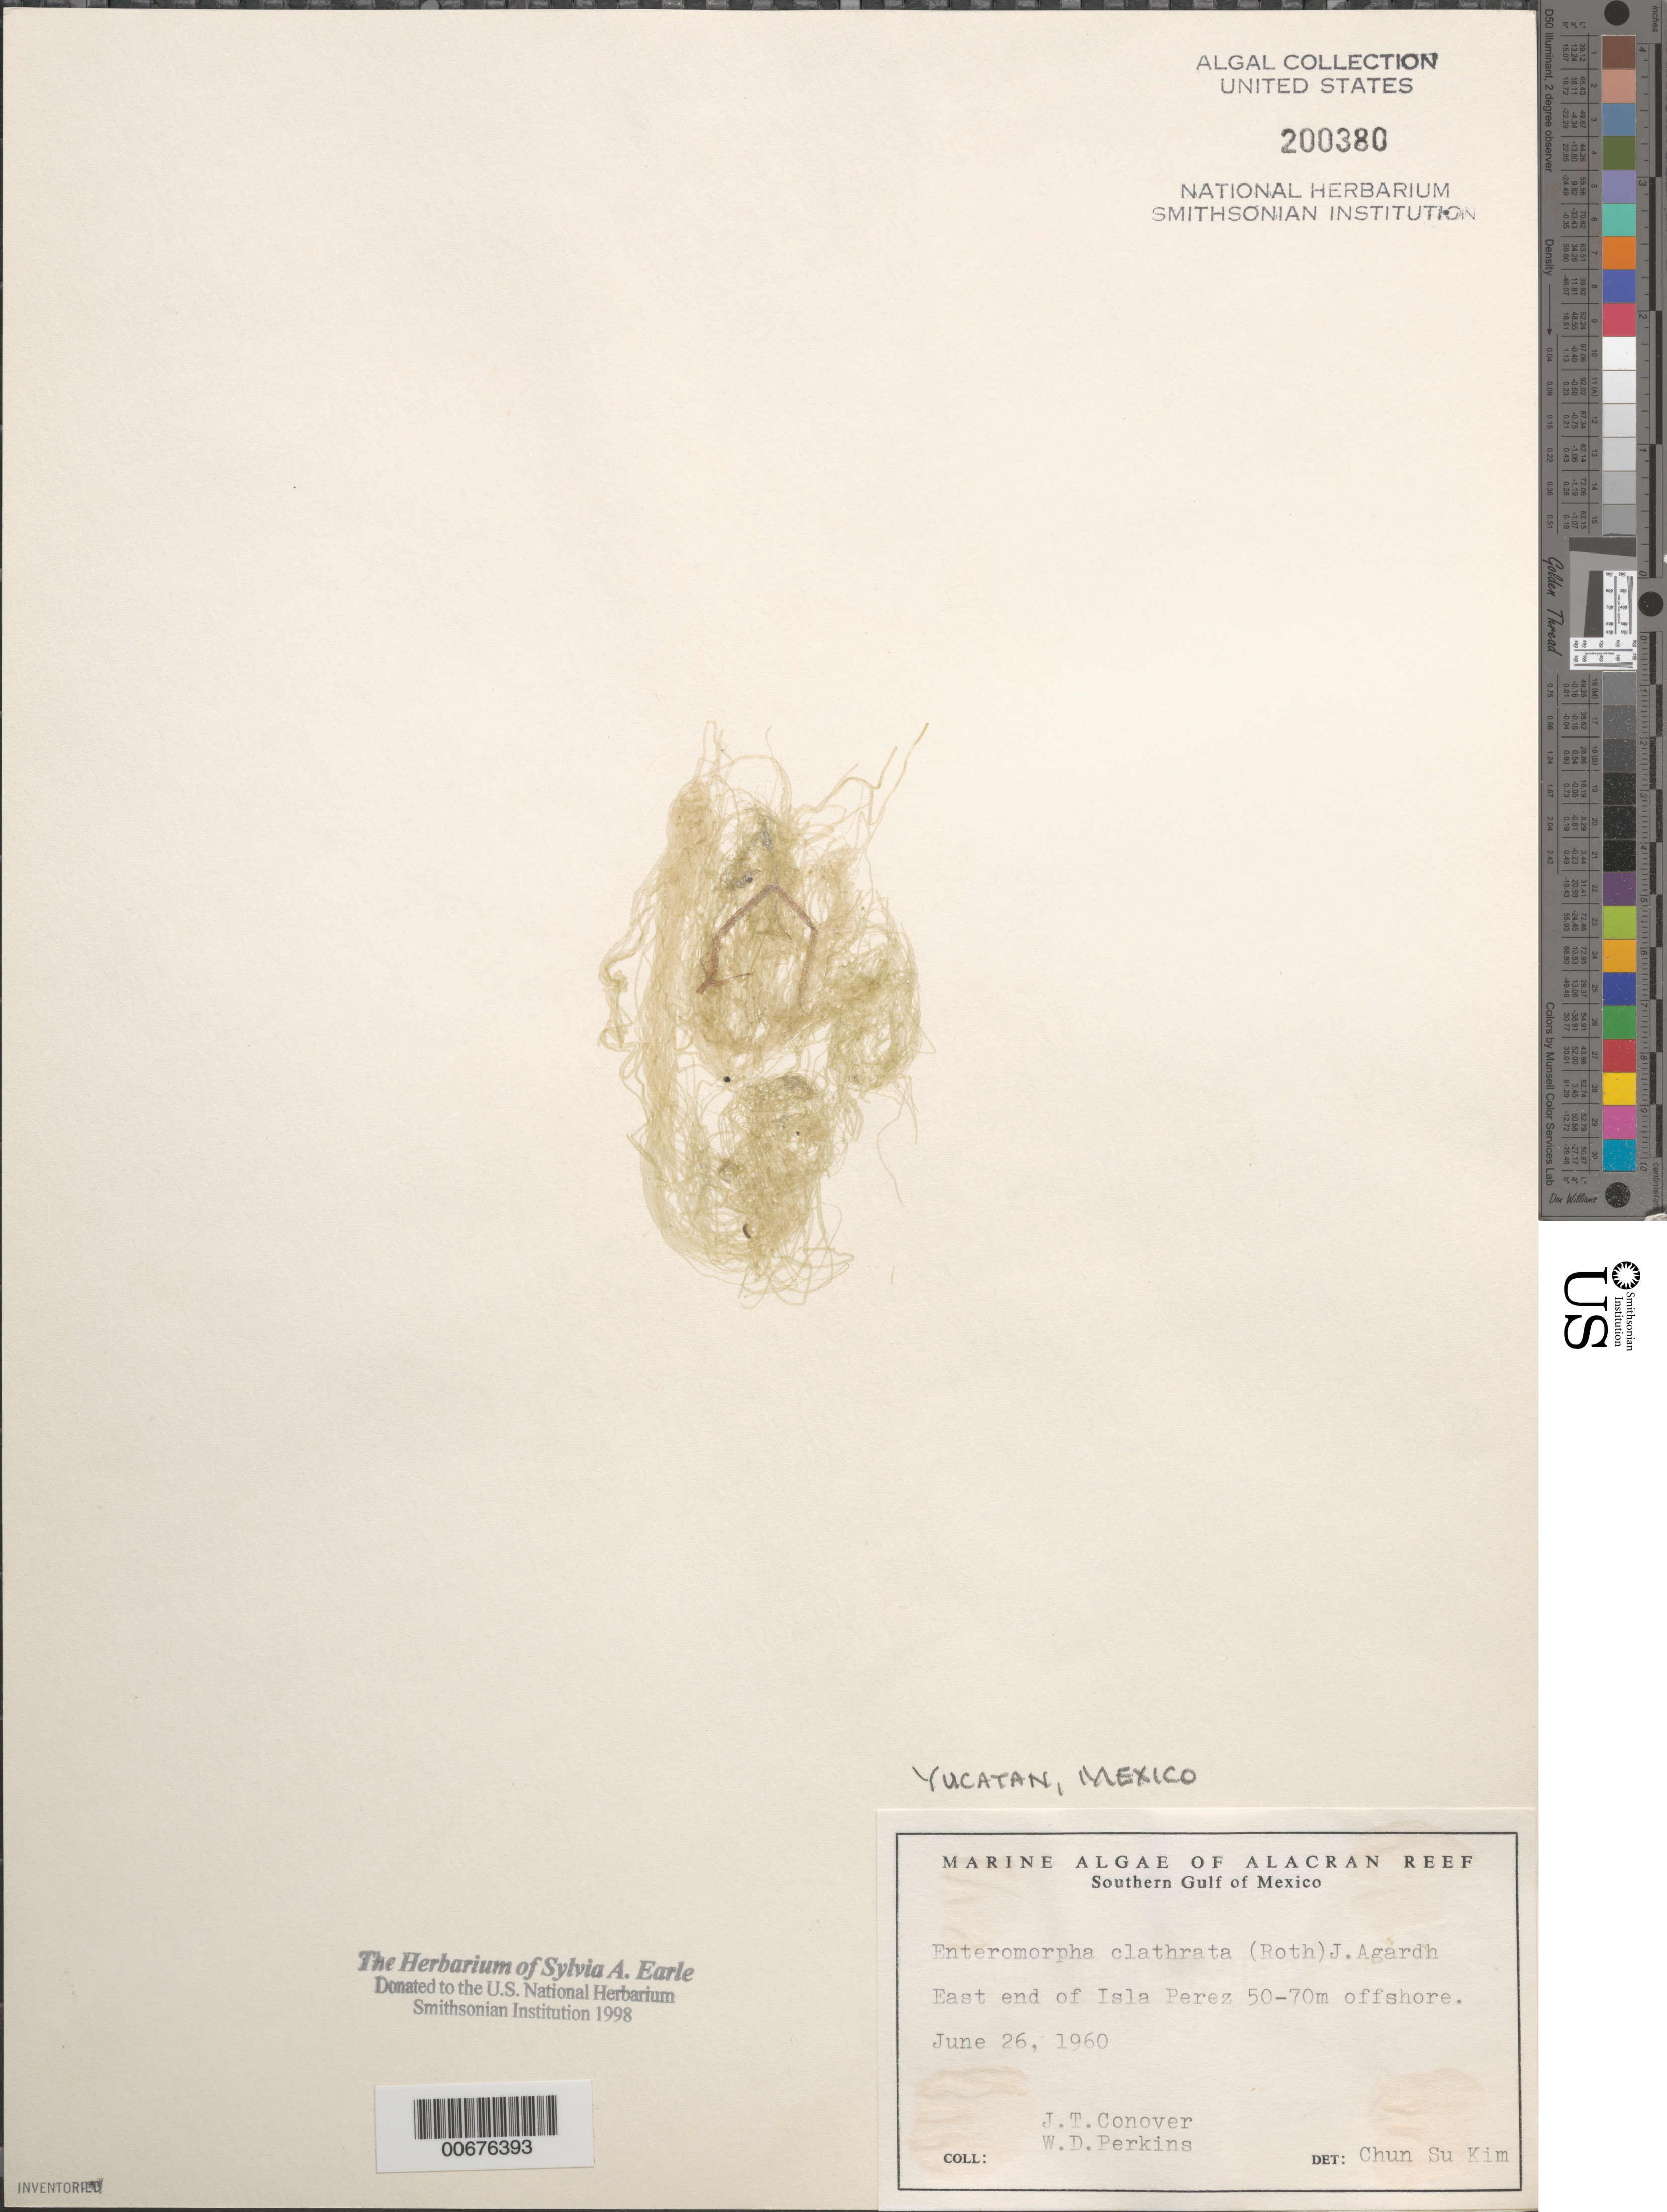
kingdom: Plantae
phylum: Chlorophyta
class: Ulvophyceae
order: Ulvales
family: Ulvaceae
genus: Ulva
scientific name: Ulva linza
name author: L.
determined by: Algae name updating Project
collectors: J. T. Conover & W. D. Perkins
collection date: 1960-06-26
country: Mexico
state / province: Yucatán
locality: Alacran Reef. Southern Gulf of Mexico. East end of Isla Perez.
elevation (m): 50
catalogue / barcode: US 200380